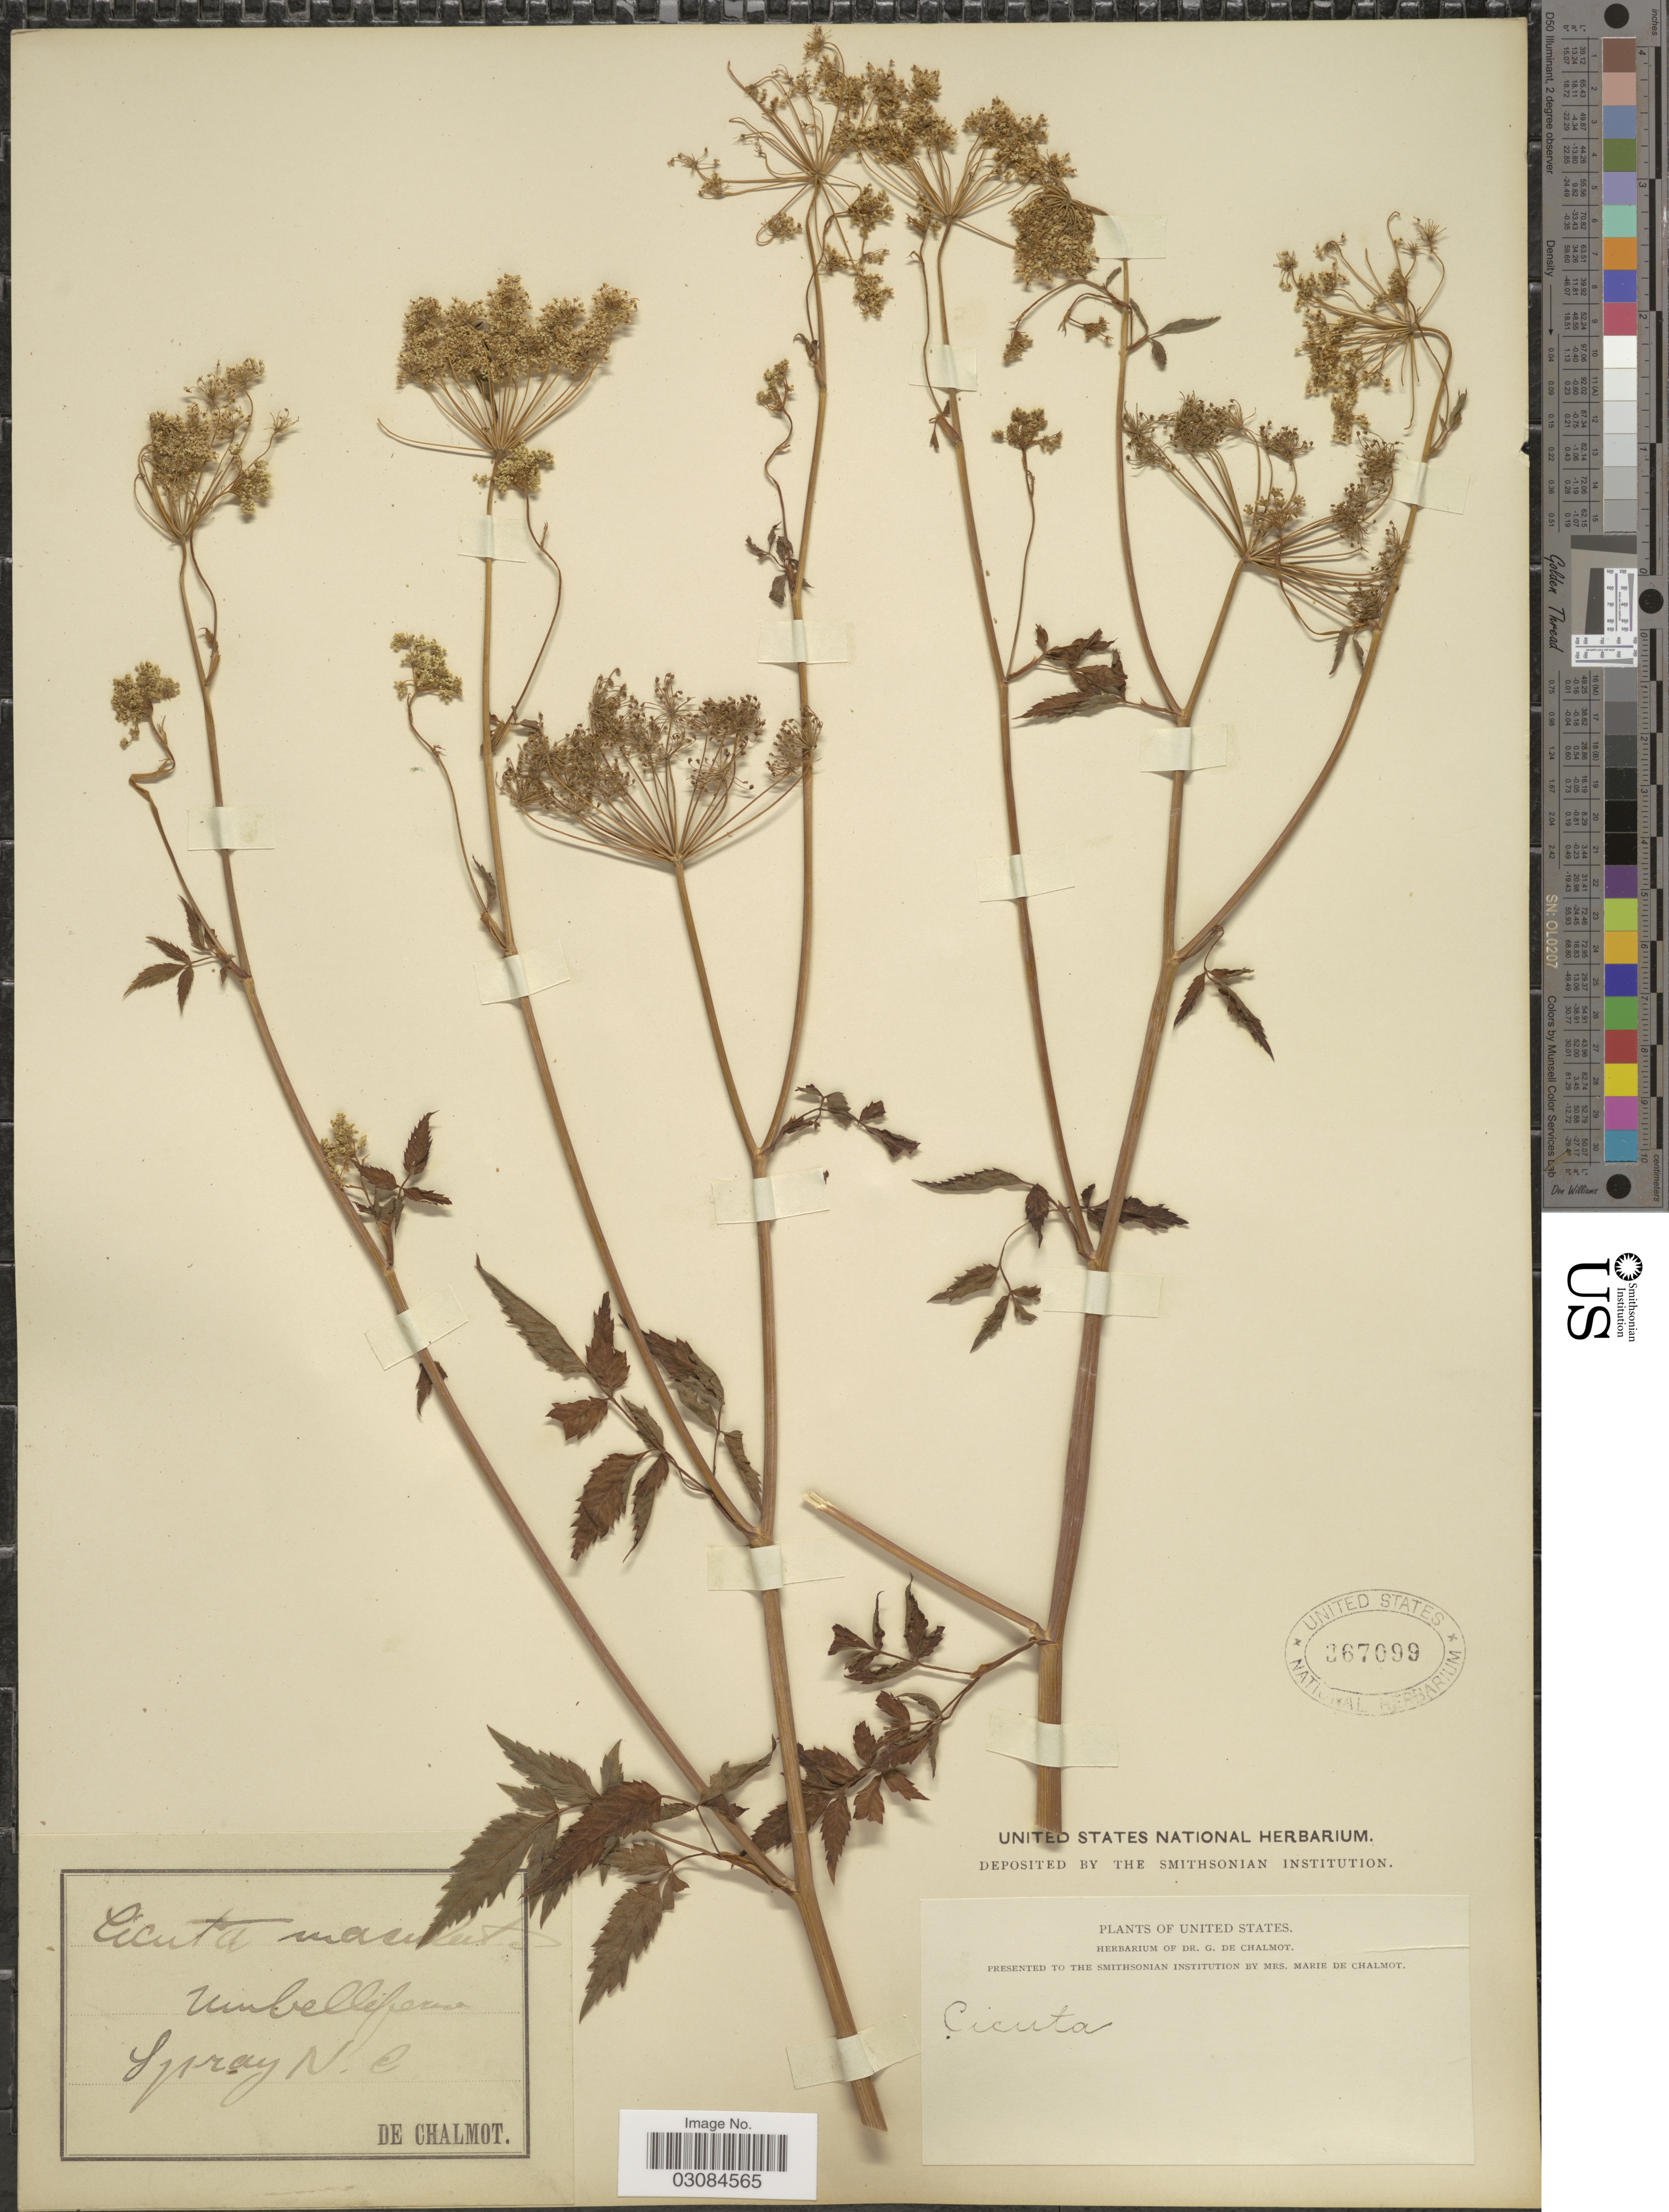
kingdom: Plantae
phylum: Tracheophyta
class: Magnoliopsida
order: Apiales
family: Apiaceae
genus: Cicuta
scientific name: Cicuta mexicana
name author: J.M. Coult. & Rose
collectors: De Chalmot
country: United States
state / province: North Carolina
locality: Spray N.C.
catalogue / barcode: US 367099